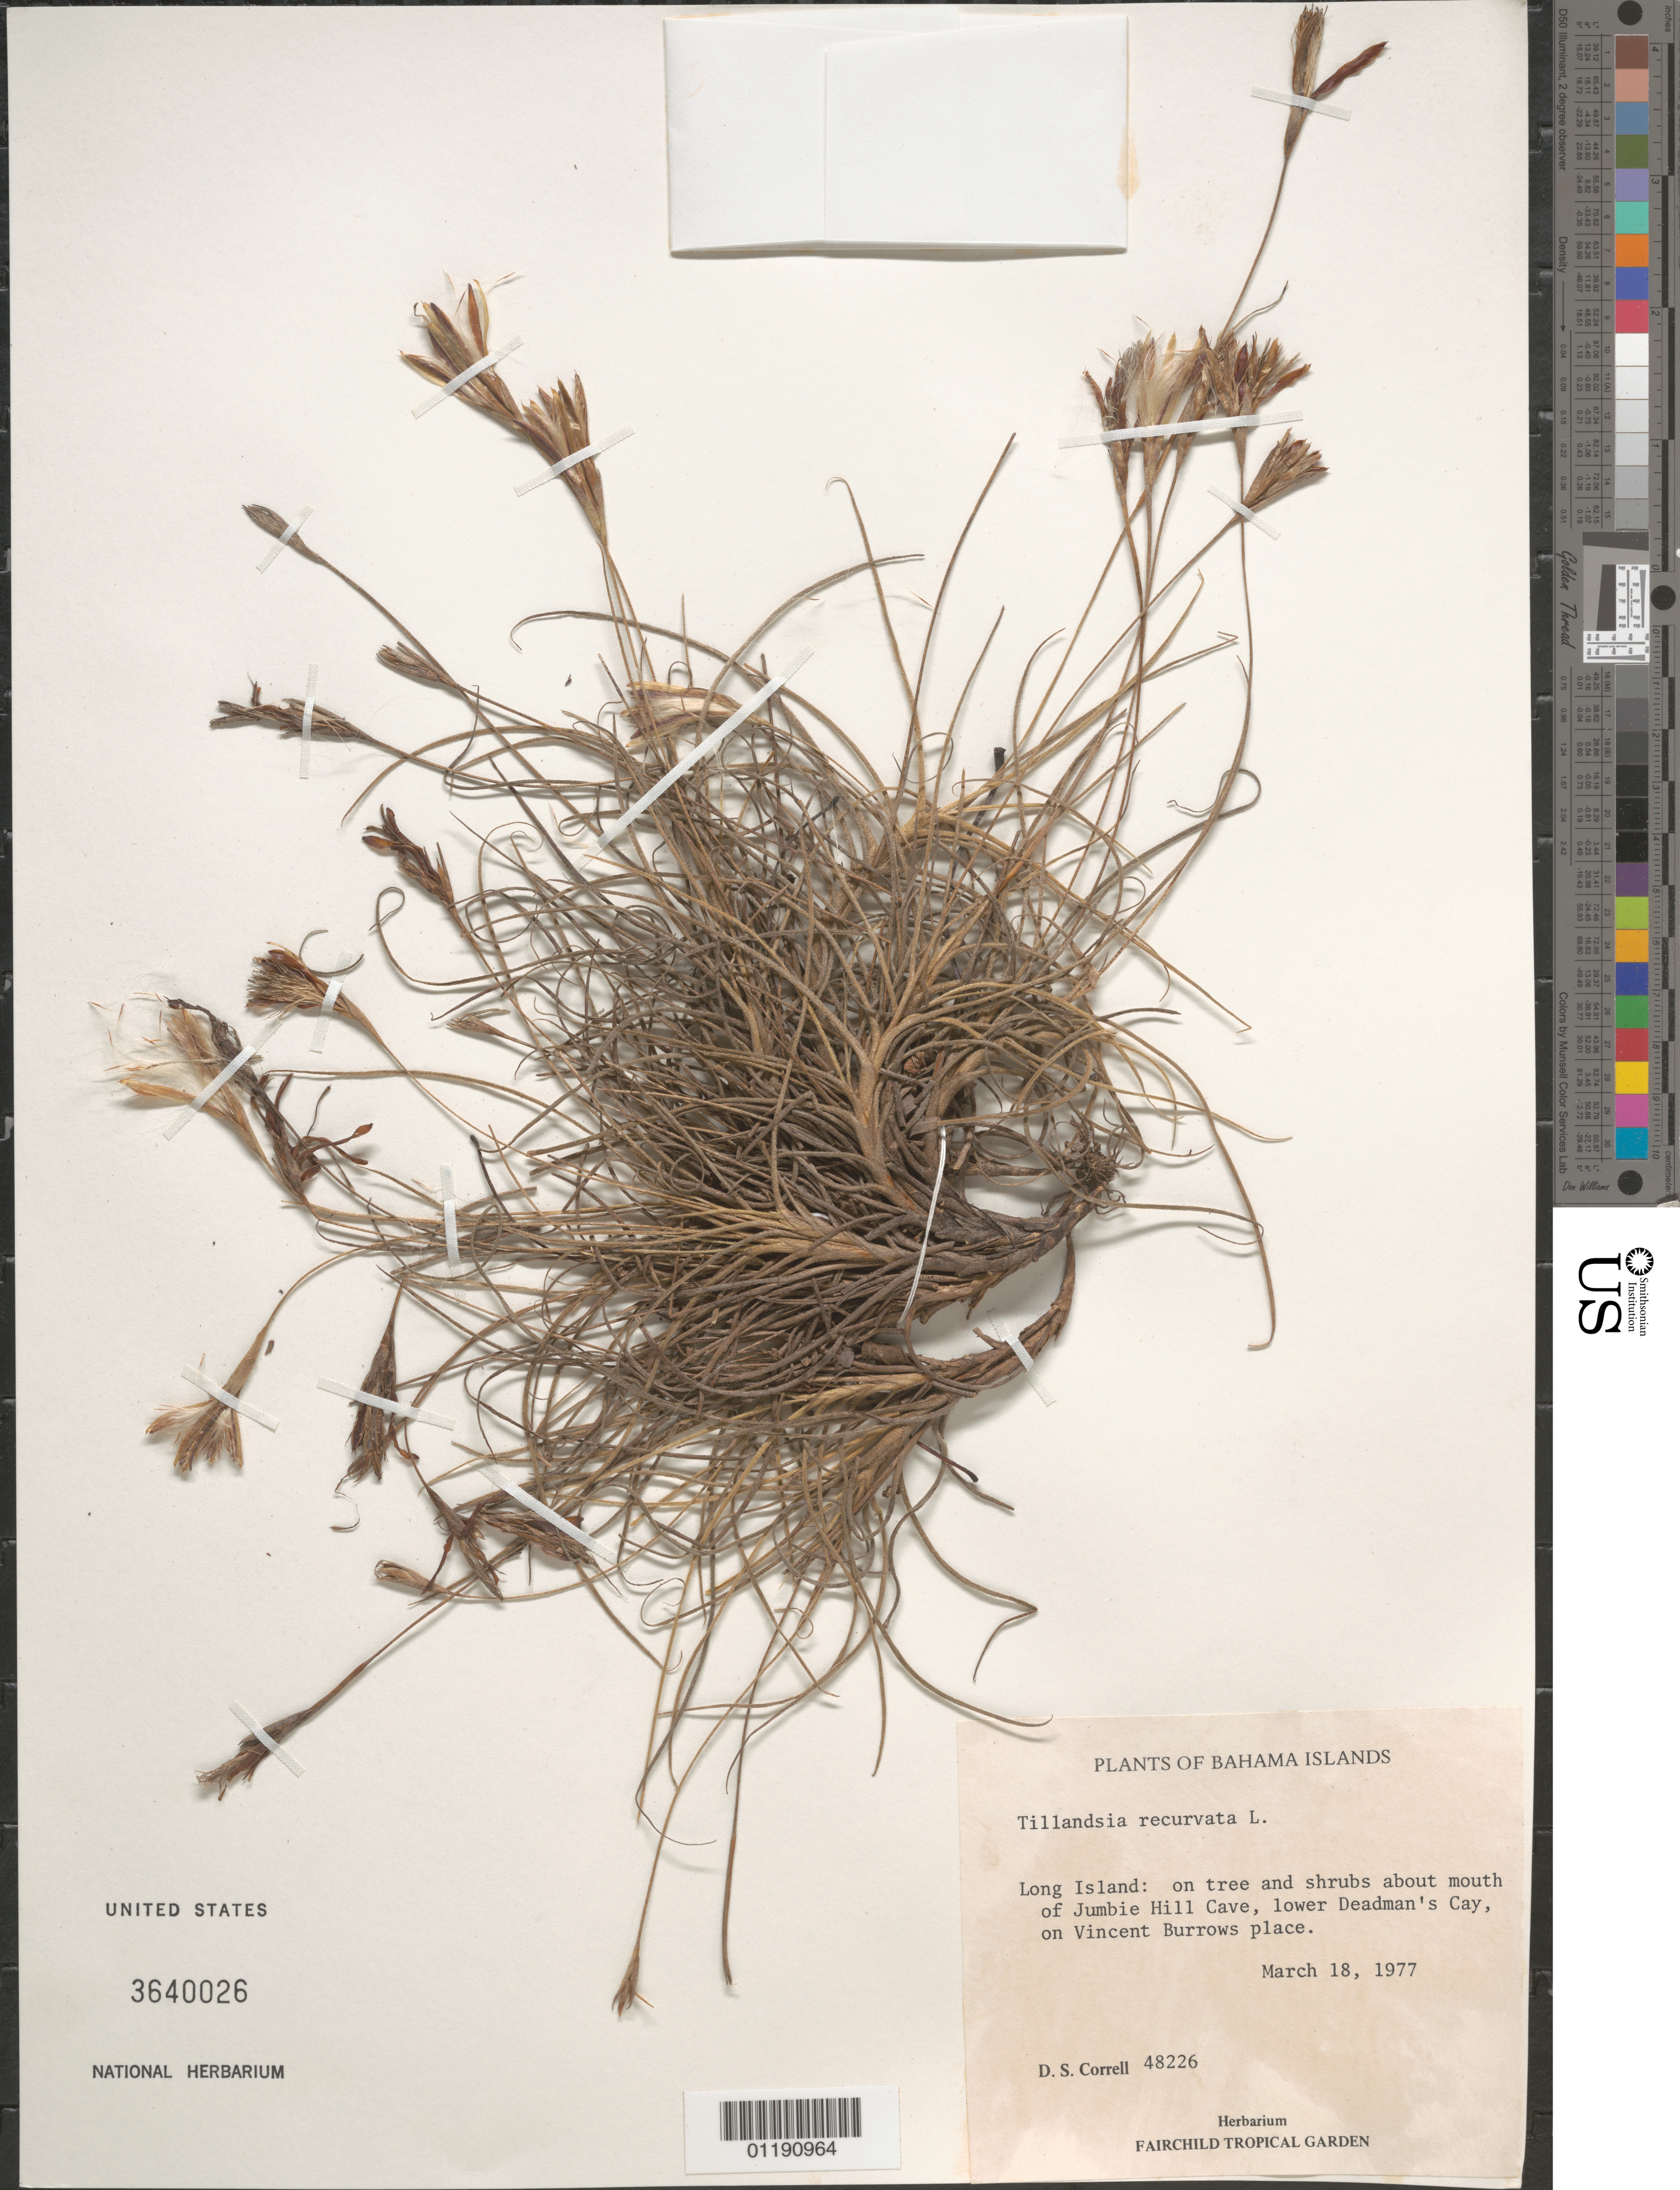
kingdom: Plantae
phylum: Tracheophyta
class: Liliopsida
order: Poales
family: Bromeliaceae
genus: Tillandsia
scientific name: Tillandsia recurvata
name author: L.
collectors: D. S. Correll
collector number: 48226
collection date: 1977-03-18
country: Bahamas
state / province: Long Island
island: Long Island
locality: Long Island: on tree and shrubs about mouth of Jumble Hill Cave, lower Deadman's Cay, on Vincent Burrows place.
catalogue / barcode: US 3640026